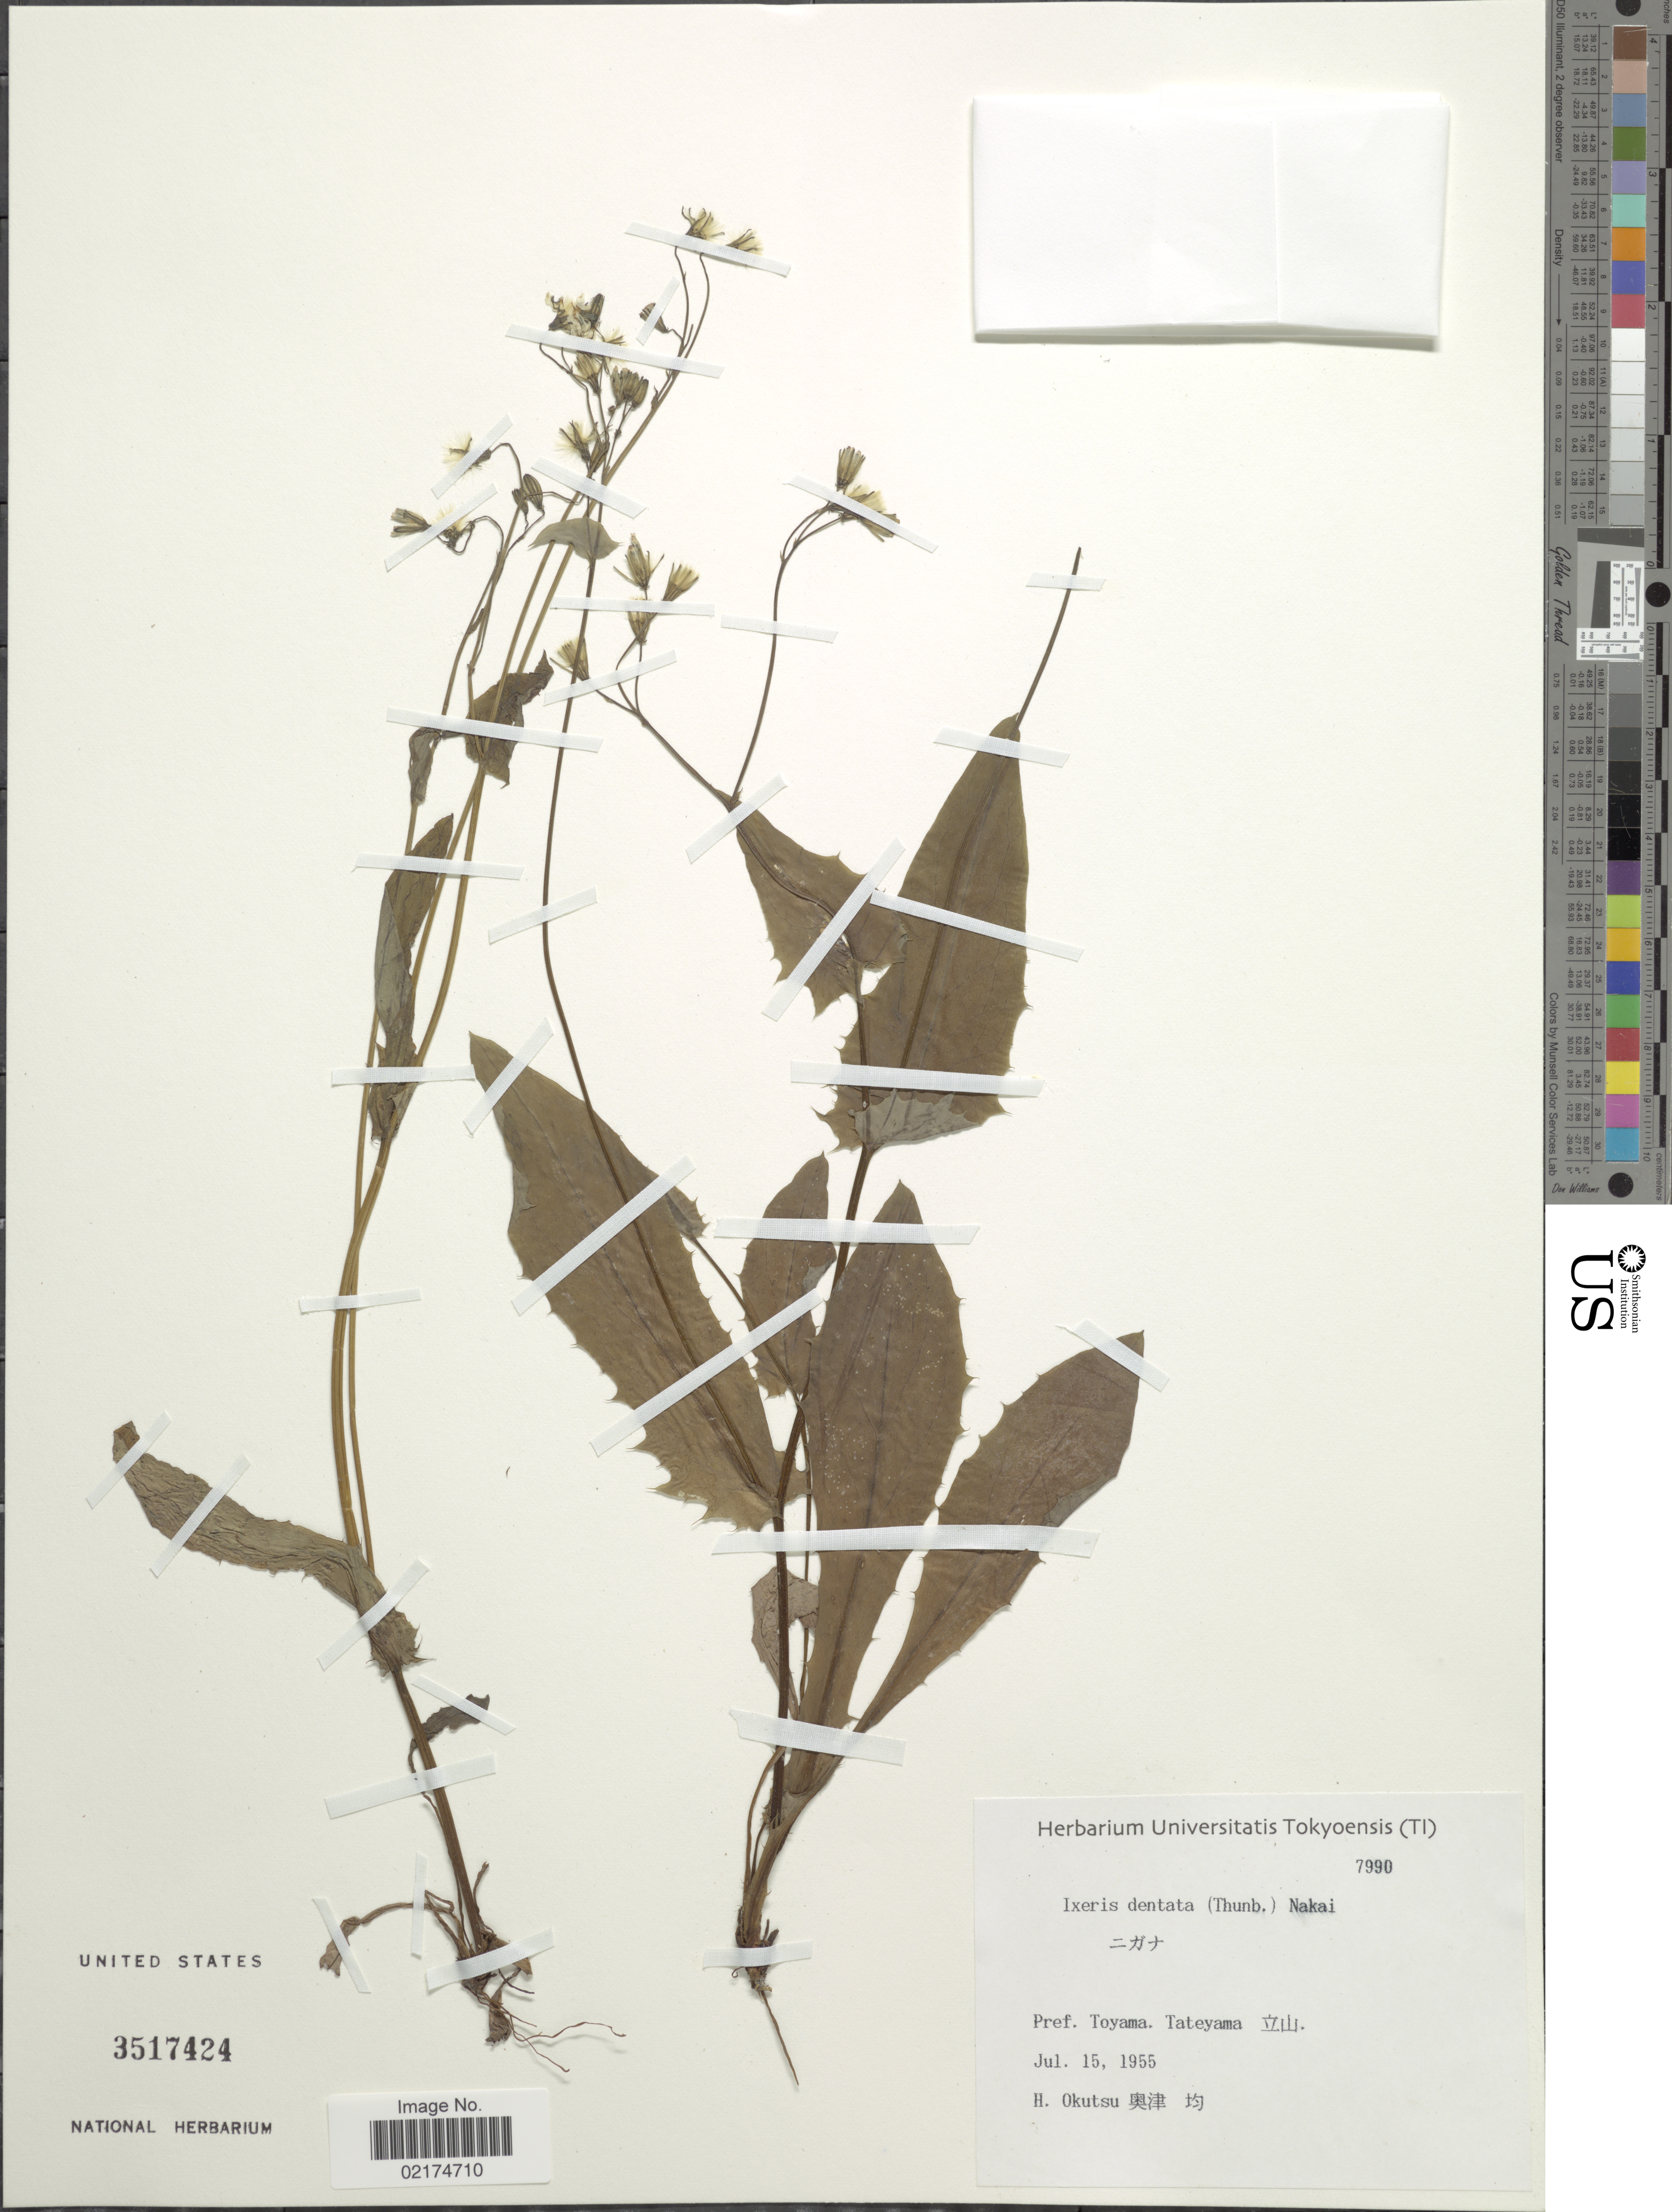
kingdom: Plantae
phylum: Tracheophyta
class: Magnoliopsida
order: Asterales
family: Asteraceae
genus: Ixeridium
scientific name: Ixeridium dentatum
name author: (Thunb.) Tzvelev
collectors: H. Okutso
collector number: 7990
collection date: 1955-07-15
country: Japan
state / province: Toyama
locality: Tateyama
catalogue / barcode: US 3517424